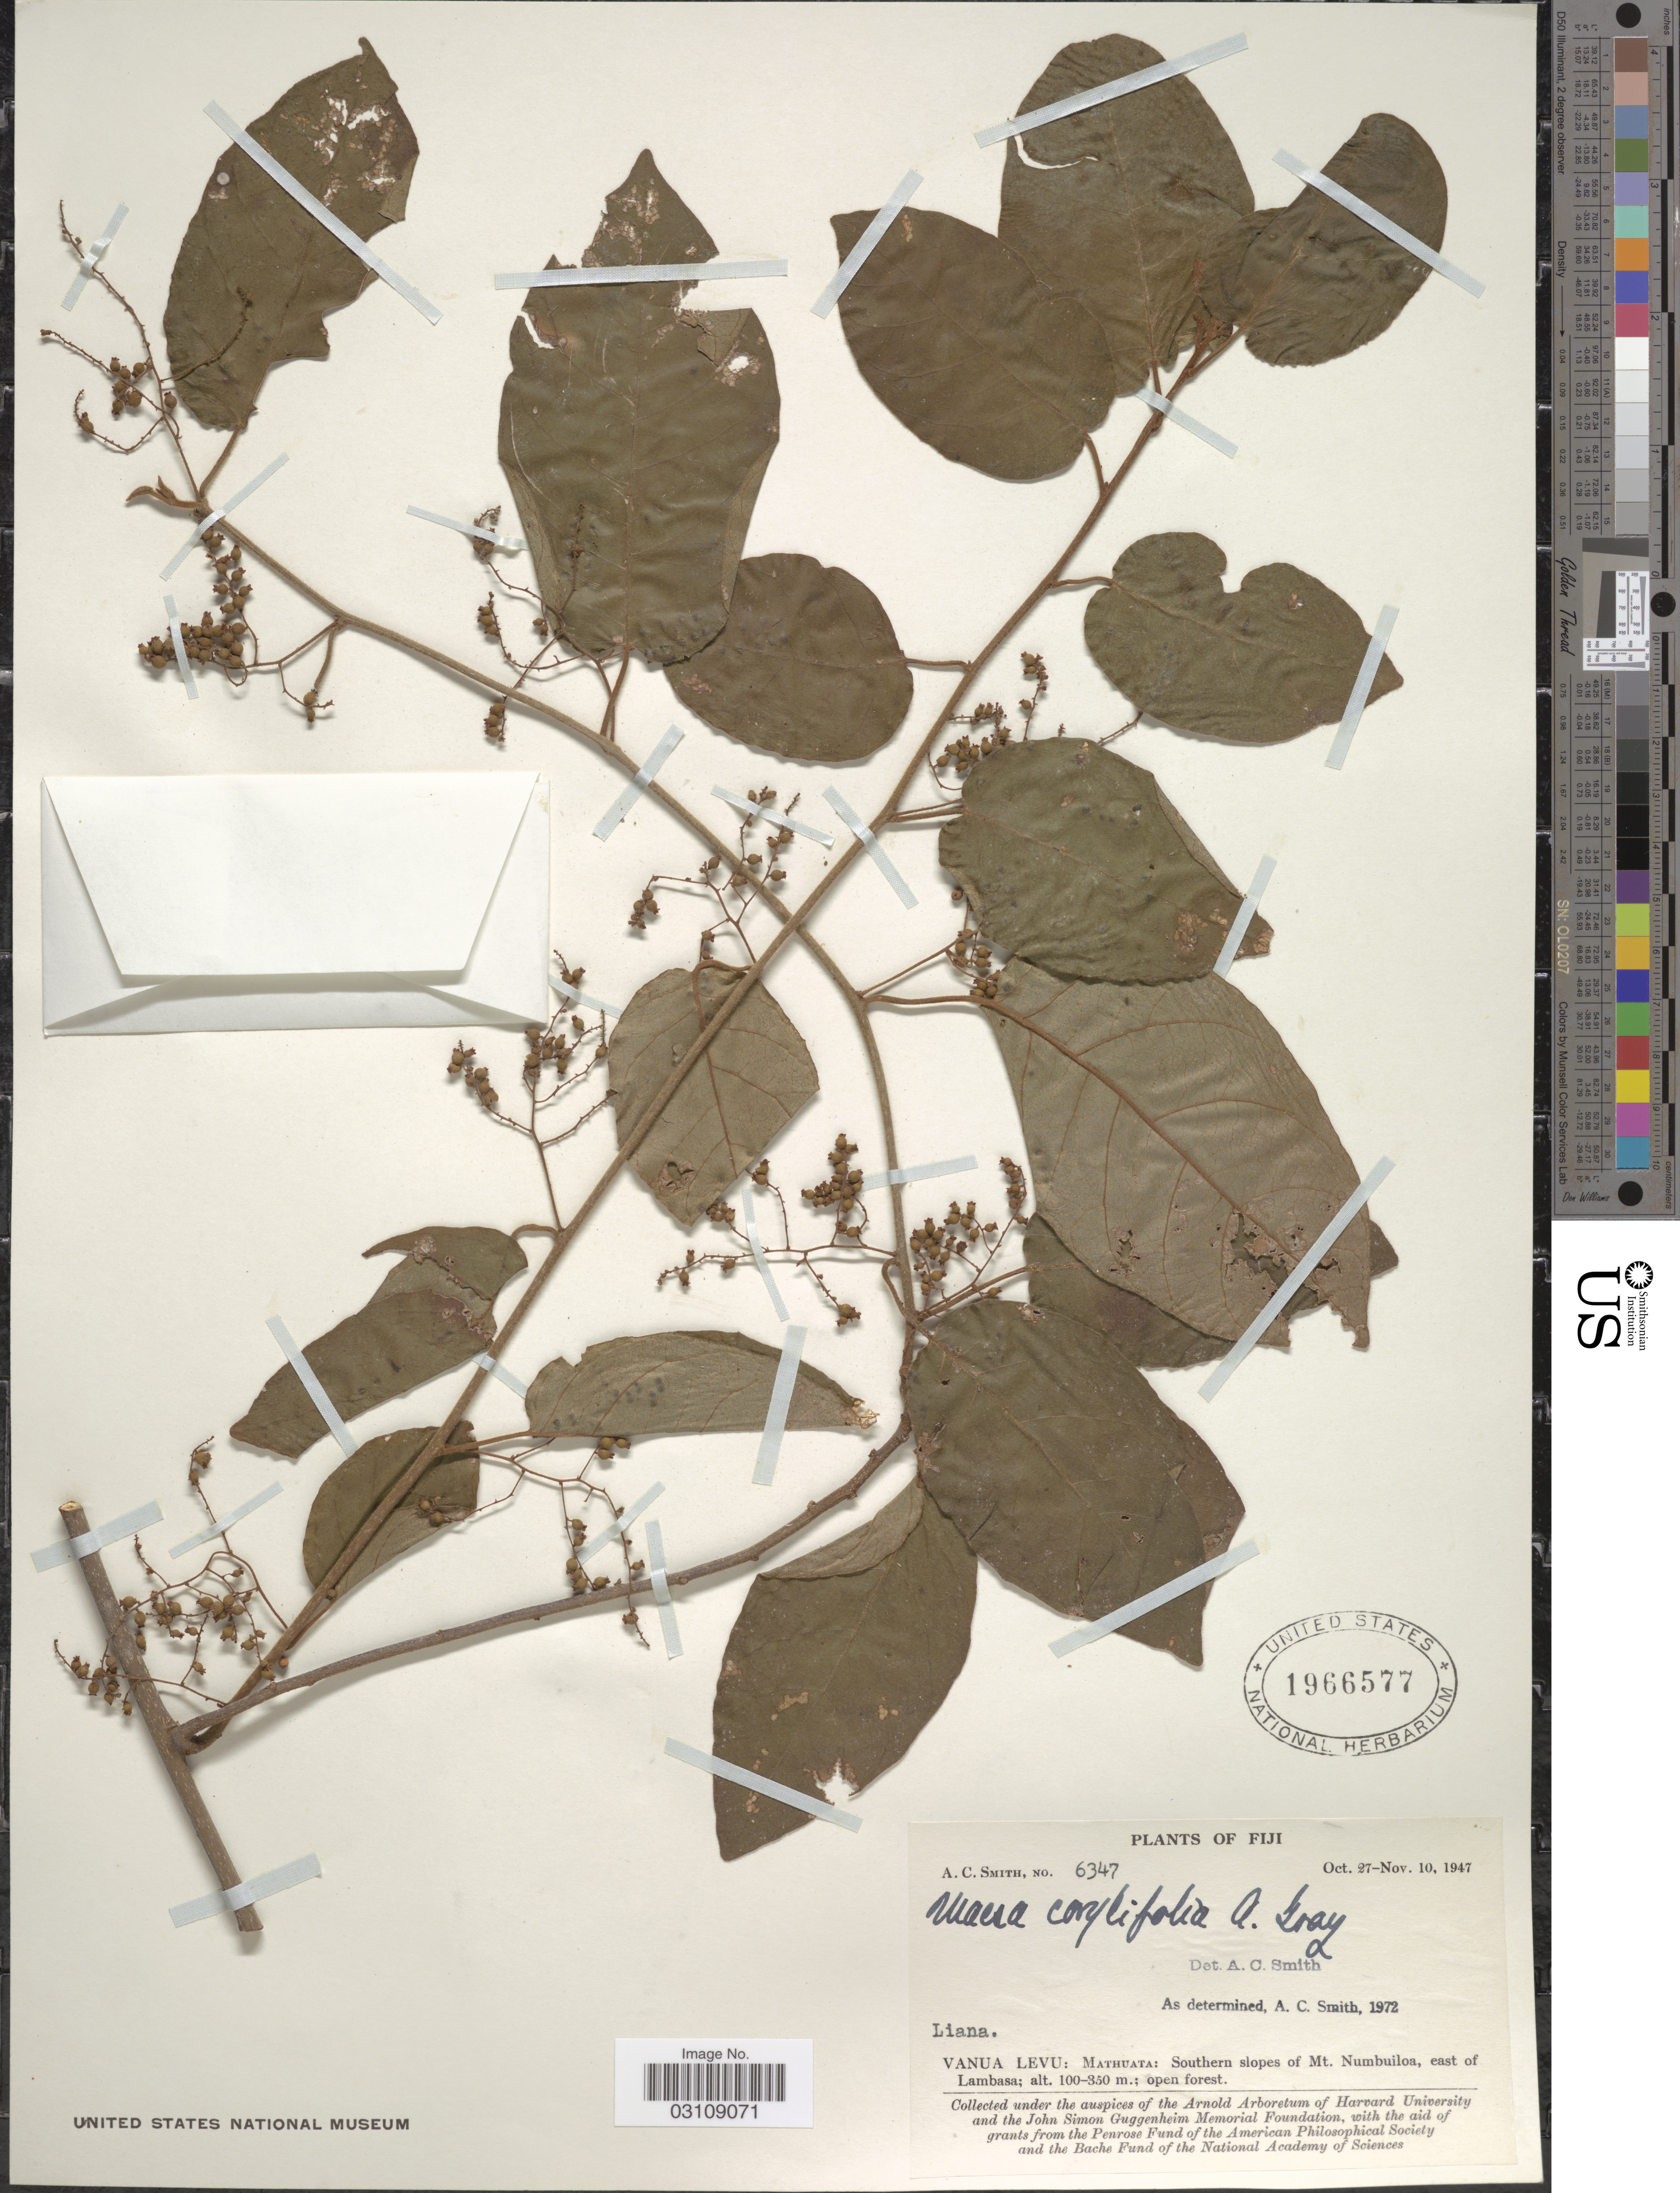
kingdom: Plantae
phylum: Tracheophyta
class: Magnoliopsida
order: Ericales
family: Primulaceae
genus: Maesa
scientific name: Maesa corylifolia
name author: A. Gray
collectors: A. C. Smith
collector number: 6347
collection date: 1947-10-27/1947-11-10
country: Fiji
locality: Vanua Levu: Mathuata: Southern slopes of Mt. Numbuiloa, east of Lambasa.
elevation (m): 100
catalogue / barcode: US 1966577